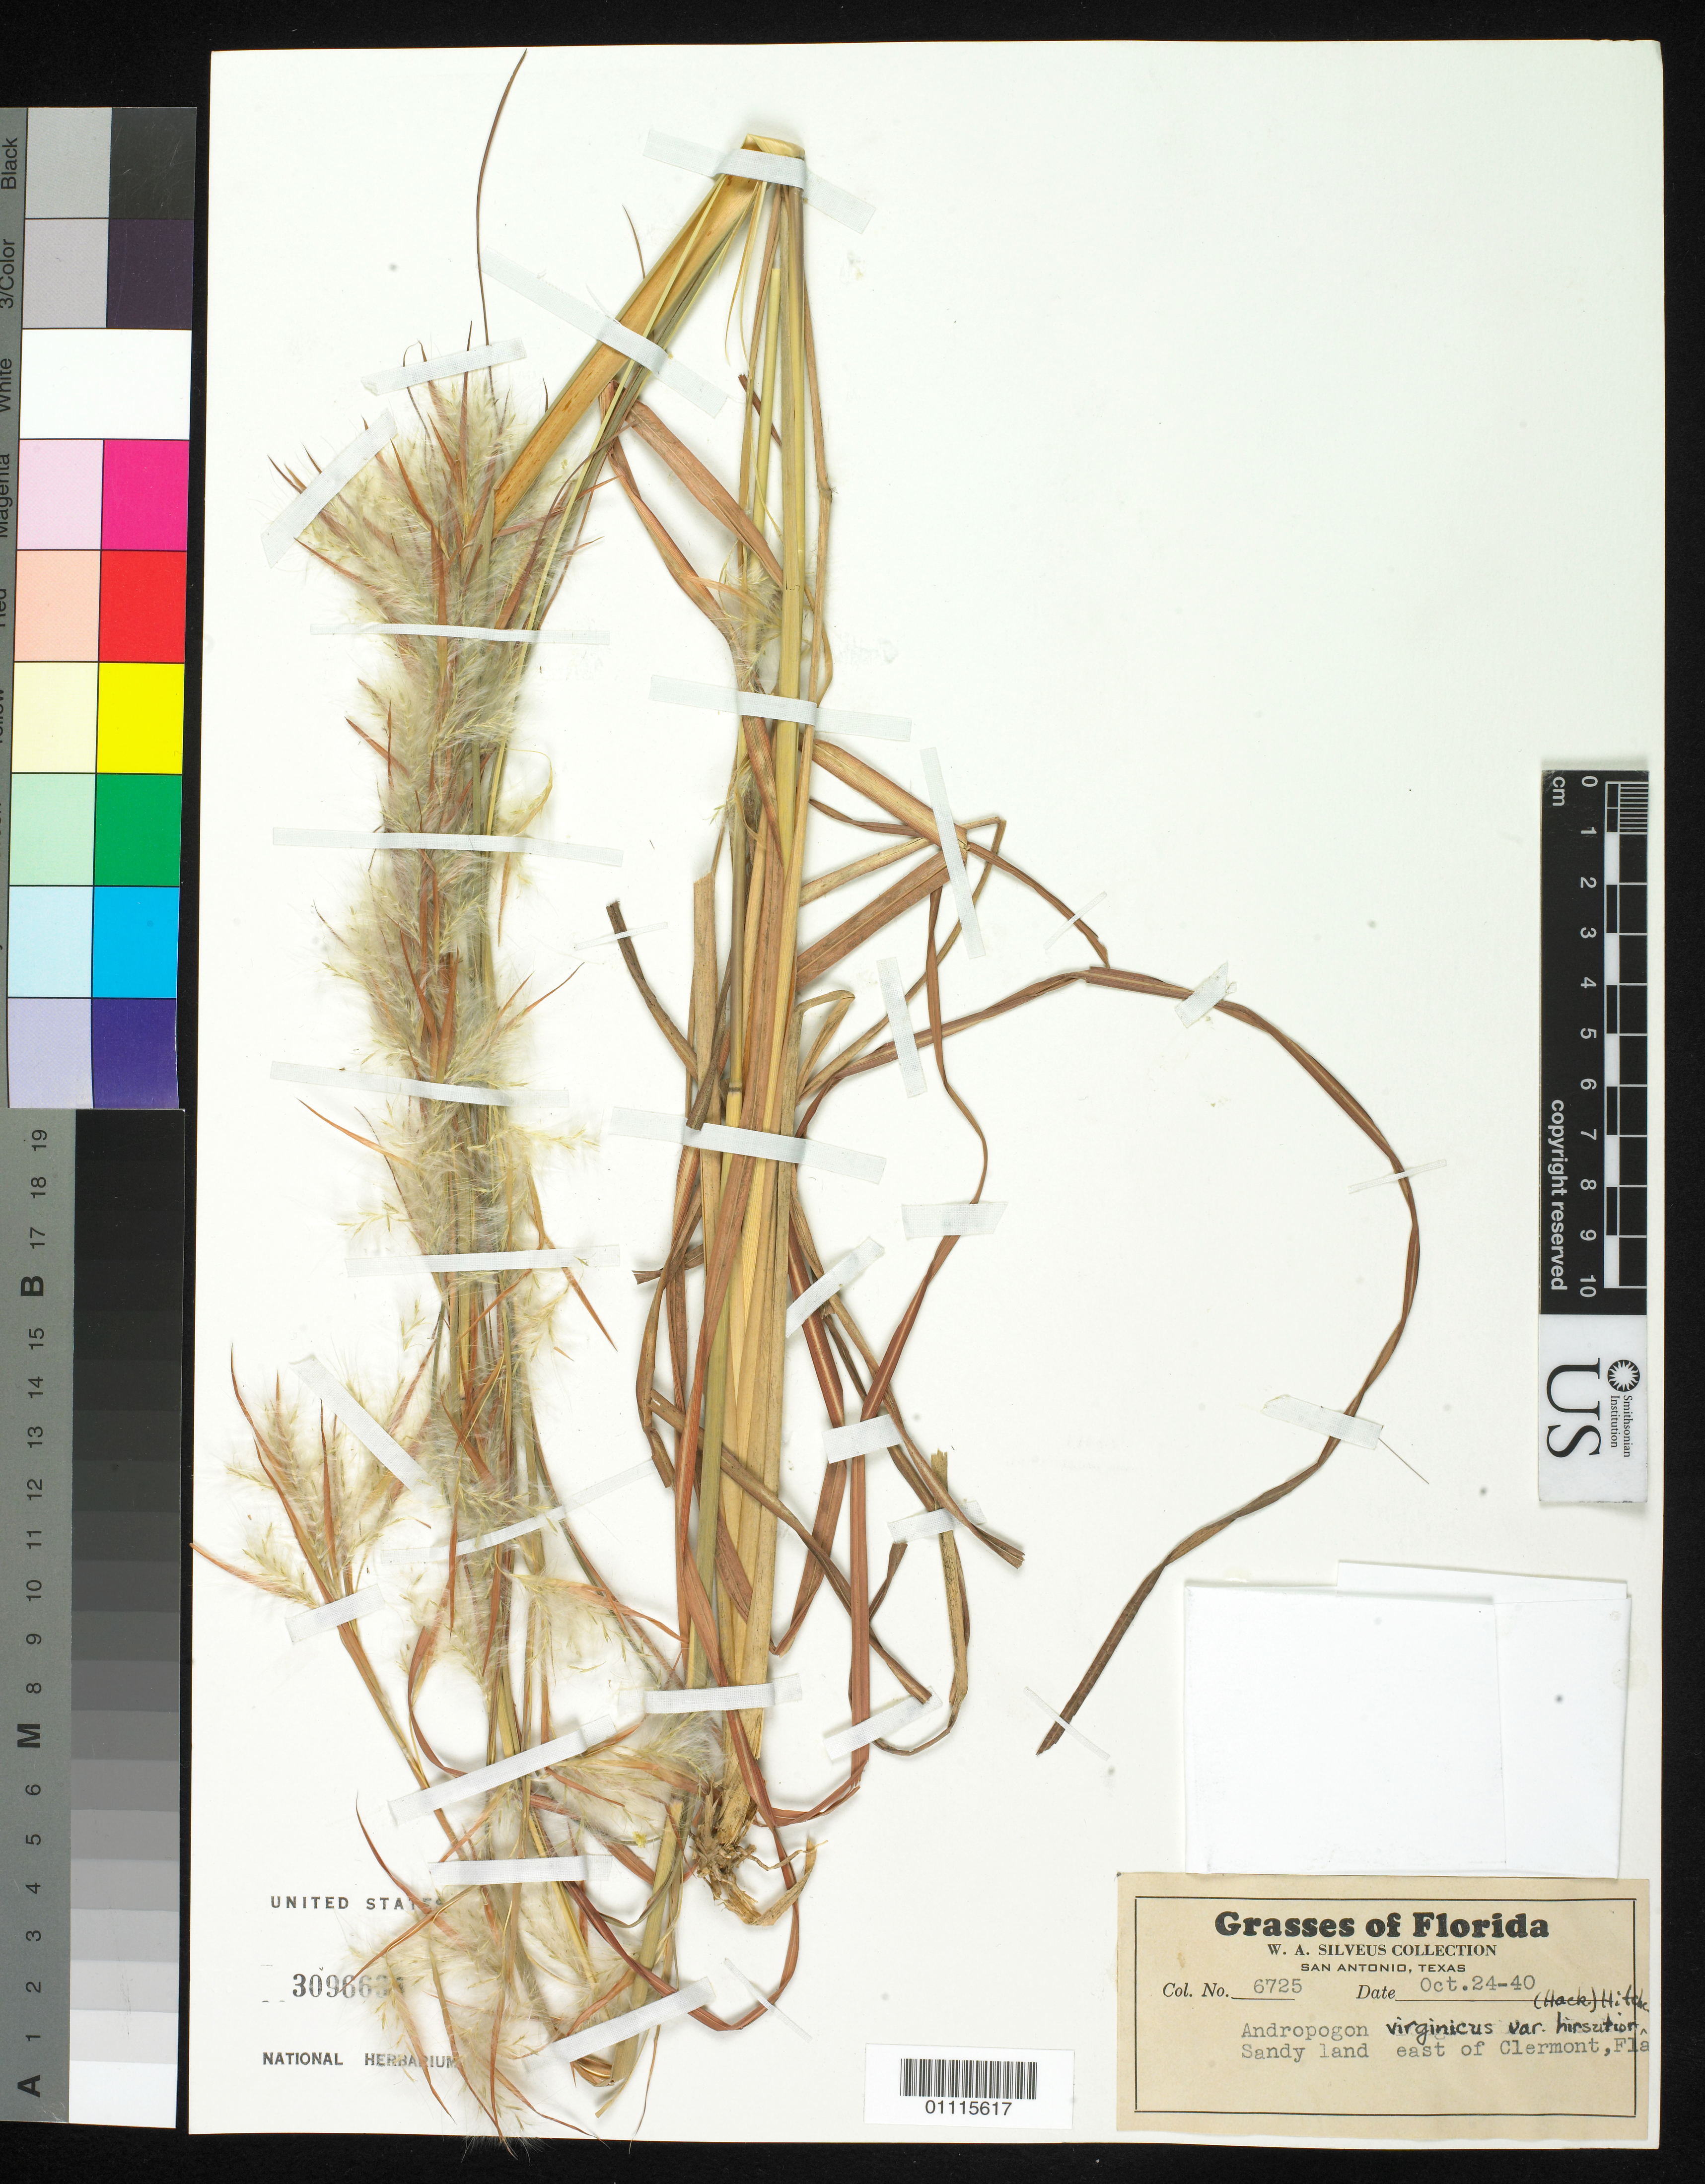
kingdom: Plantae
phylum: Tracheophyta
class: Liliopsida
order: Poales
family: Poaceae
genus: Andropogon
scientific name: Andropogon virginicus var. hirsutior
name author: (Hack.) Hitchc.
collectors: W. Silveus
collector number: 6725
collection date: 1940-10-24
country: United States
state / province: Florida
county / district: Lake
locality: Sandy land E of Clermont.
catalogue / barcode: US 3096634